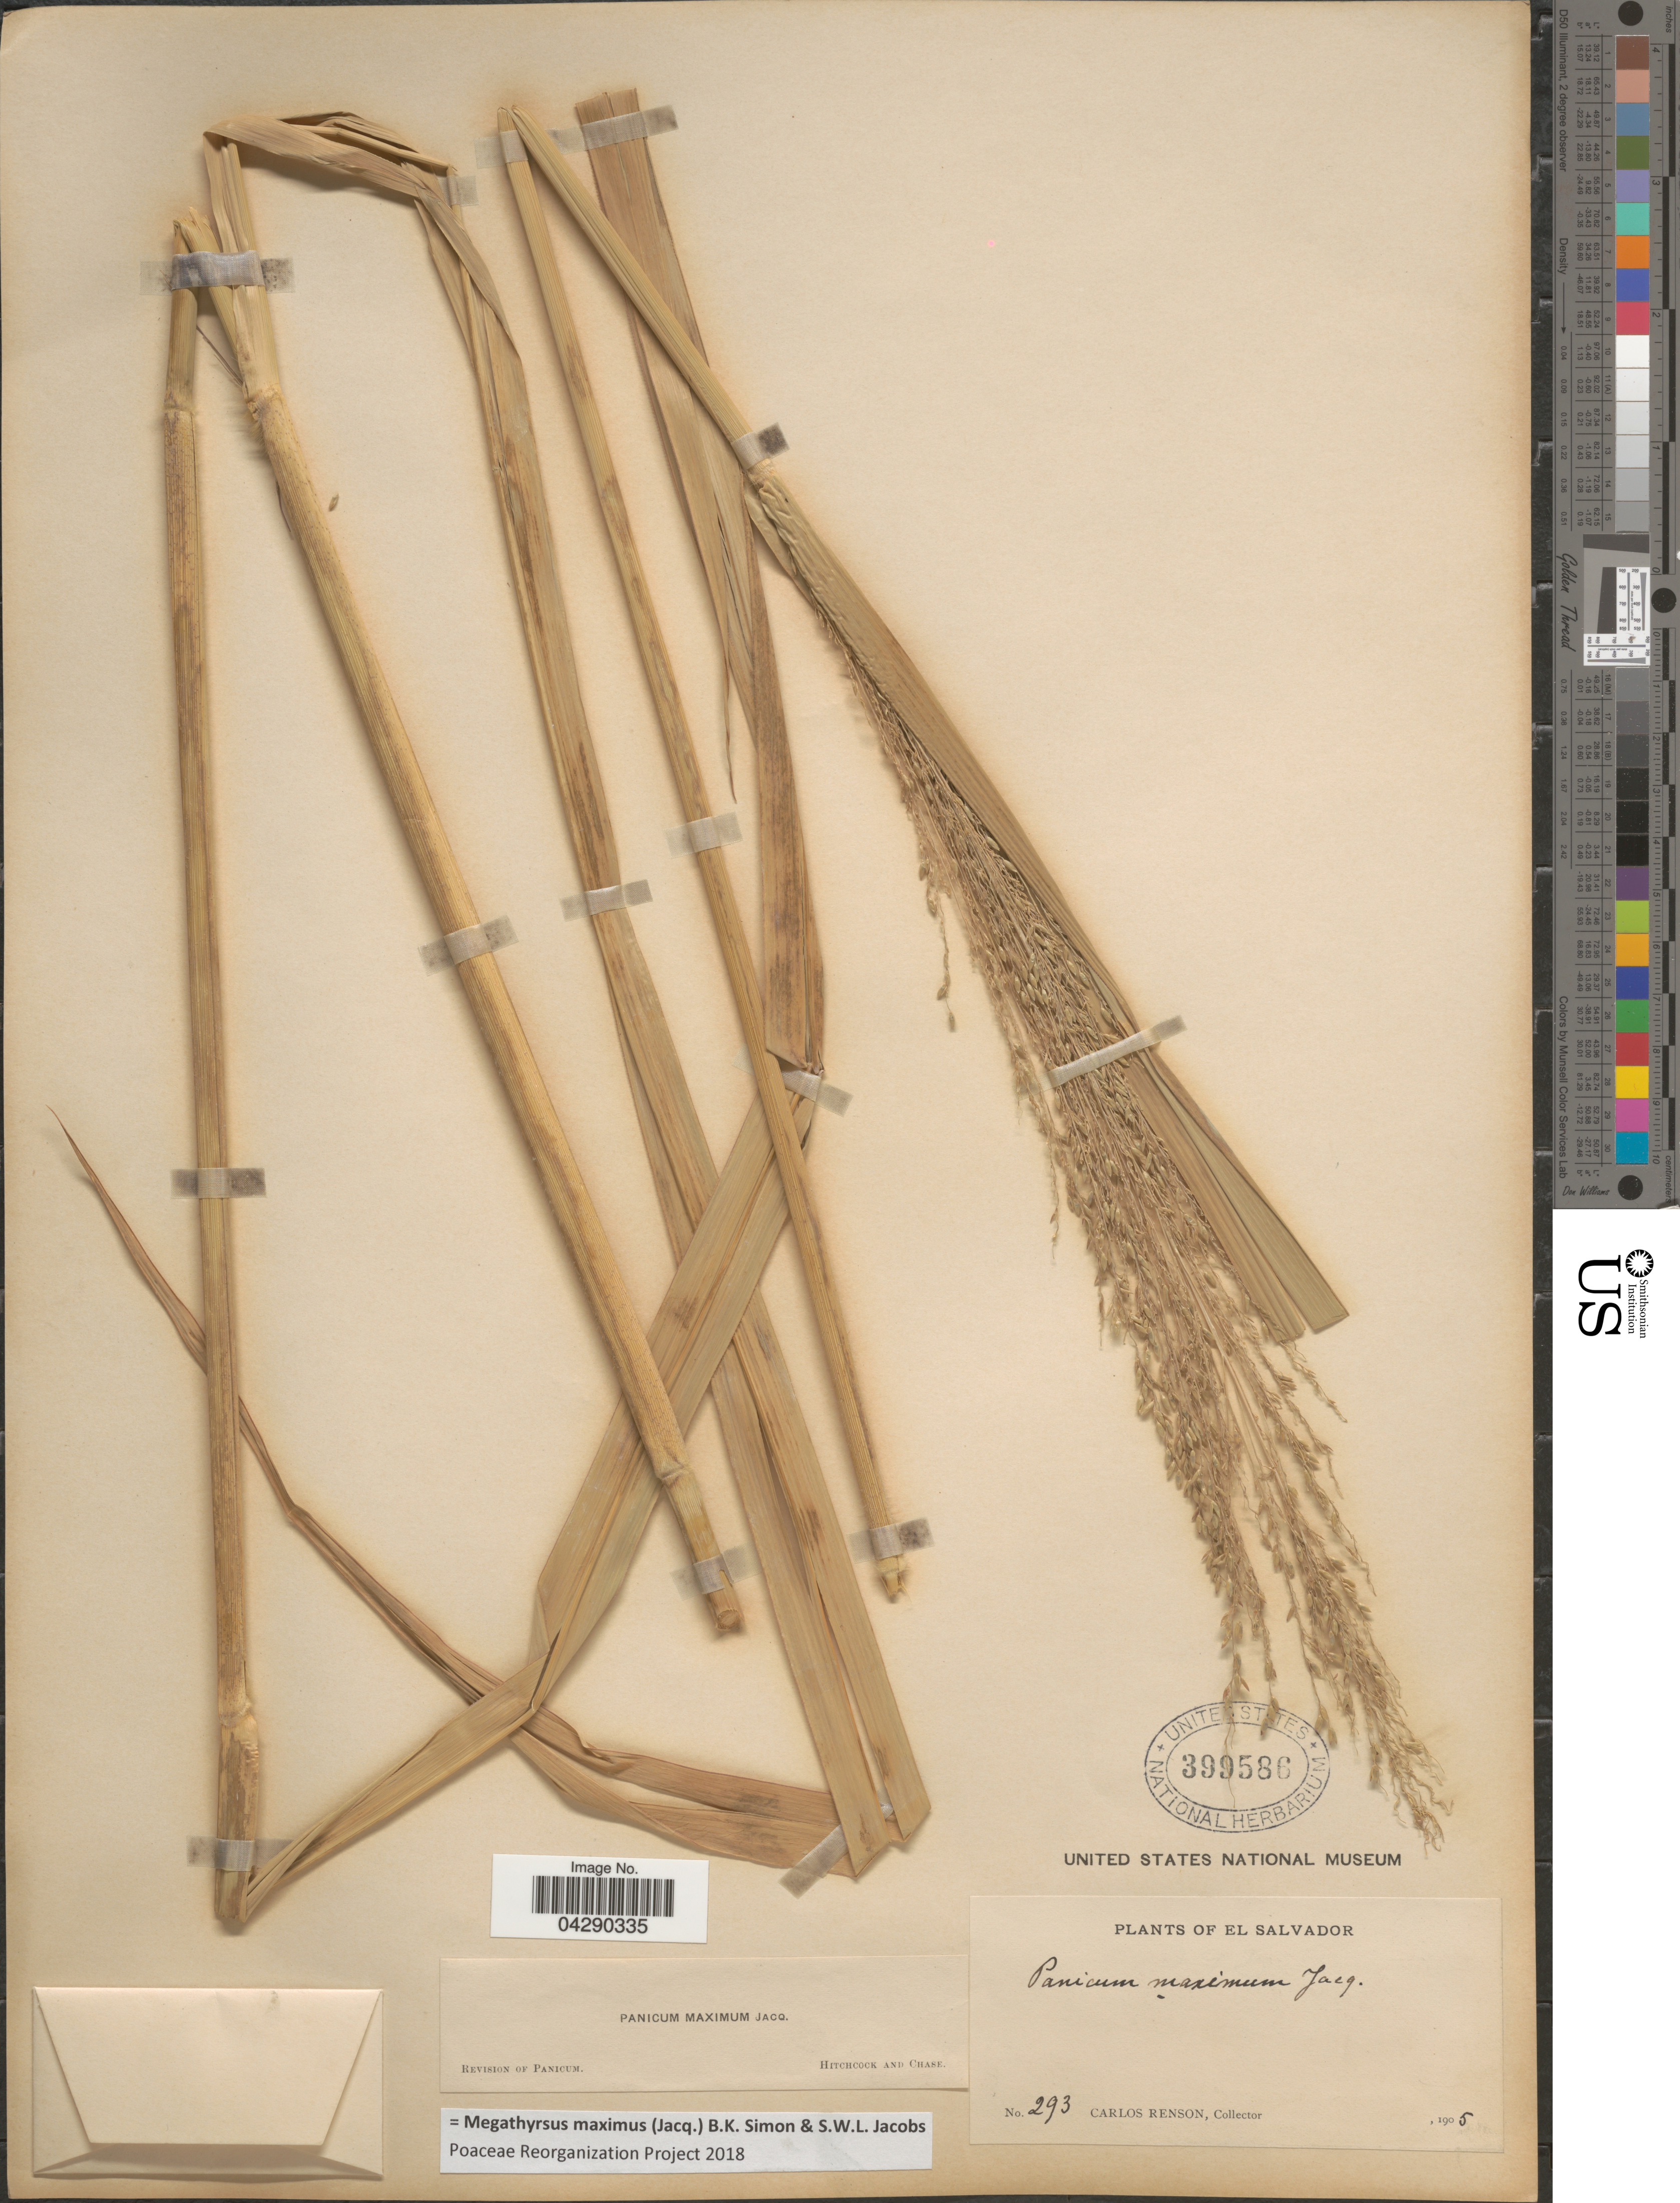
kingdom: Plantae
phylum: Tracheophyta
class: Liliopsida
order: Poales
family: Poaceae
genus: Megathyrsus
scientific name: Megathyrsus maximus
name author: (Jacq.) B.K. Simon & S.W.L. Jacobs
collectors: C. Renson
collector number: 293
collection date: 1905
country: El Salvador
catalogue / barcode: US 399586